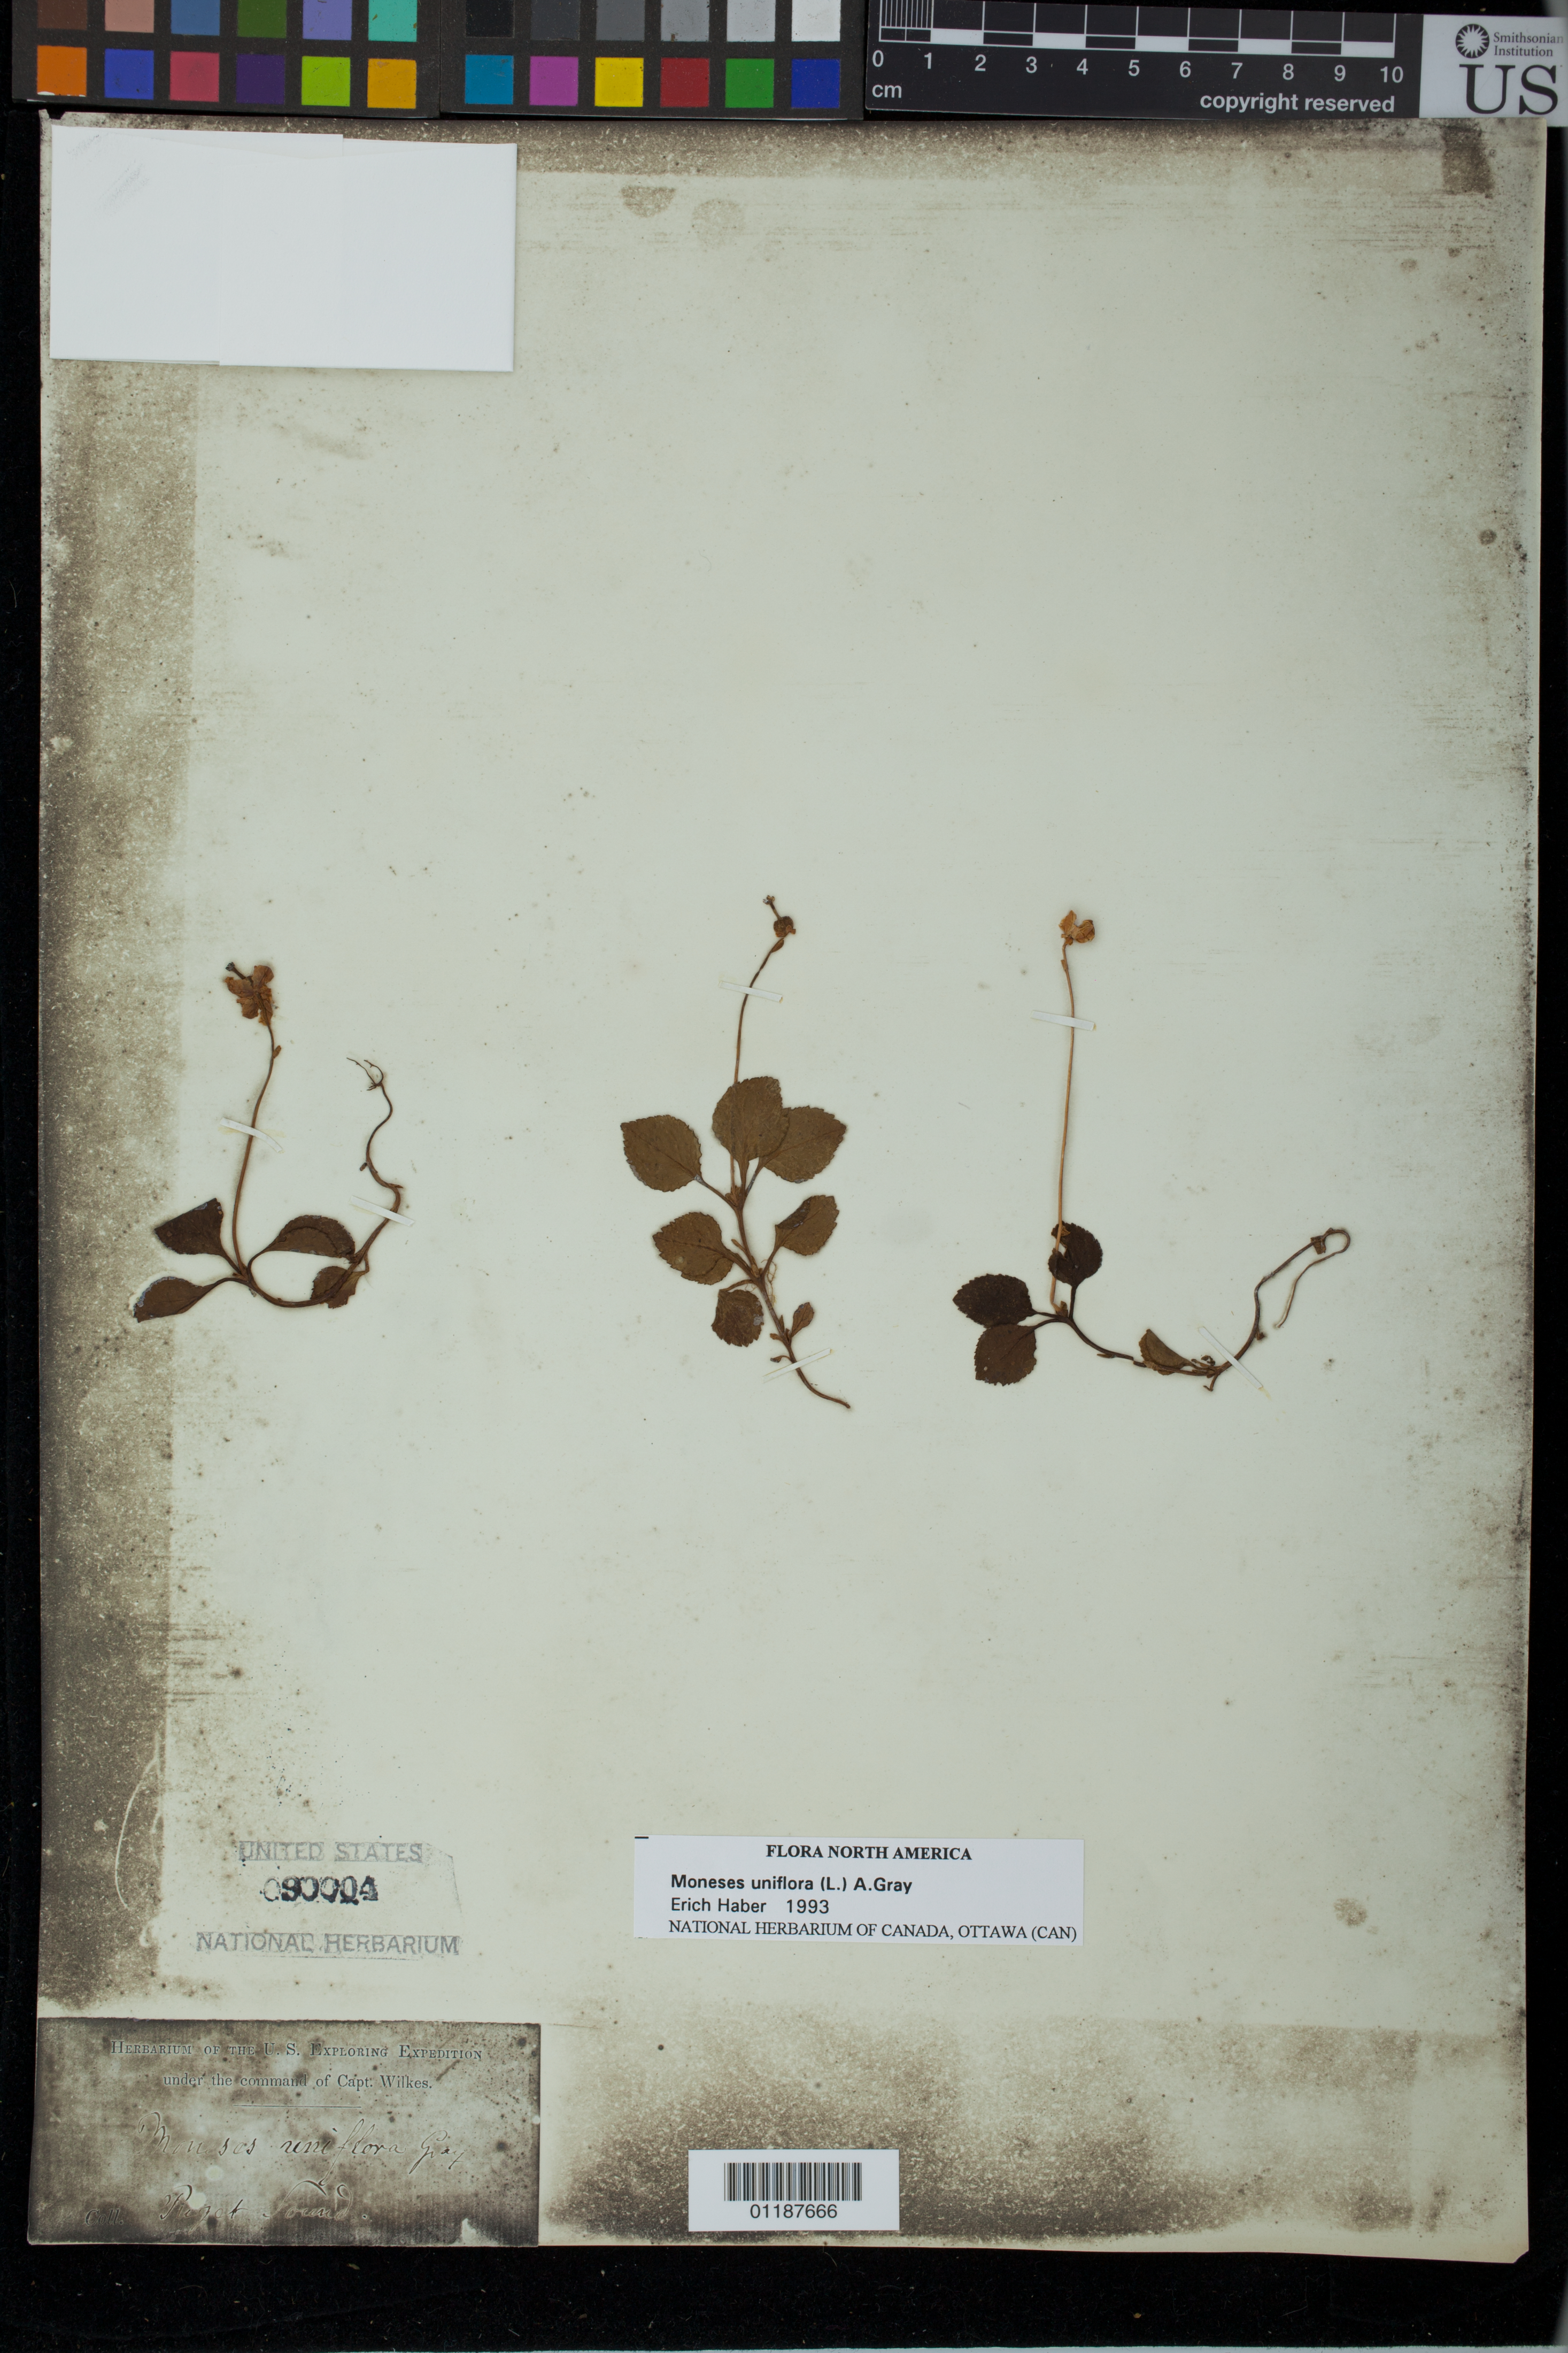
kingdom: Plantae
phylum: Tracheophyta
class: Magnoliopsida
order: Ericales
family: Ericaceae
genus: Moneses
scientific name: Moneses uniflora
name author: (L.) A. Gray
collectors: Wilkes Explor. Exped.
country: United States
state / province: Washington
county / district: King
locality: Puget Sound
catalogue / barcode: US 90004